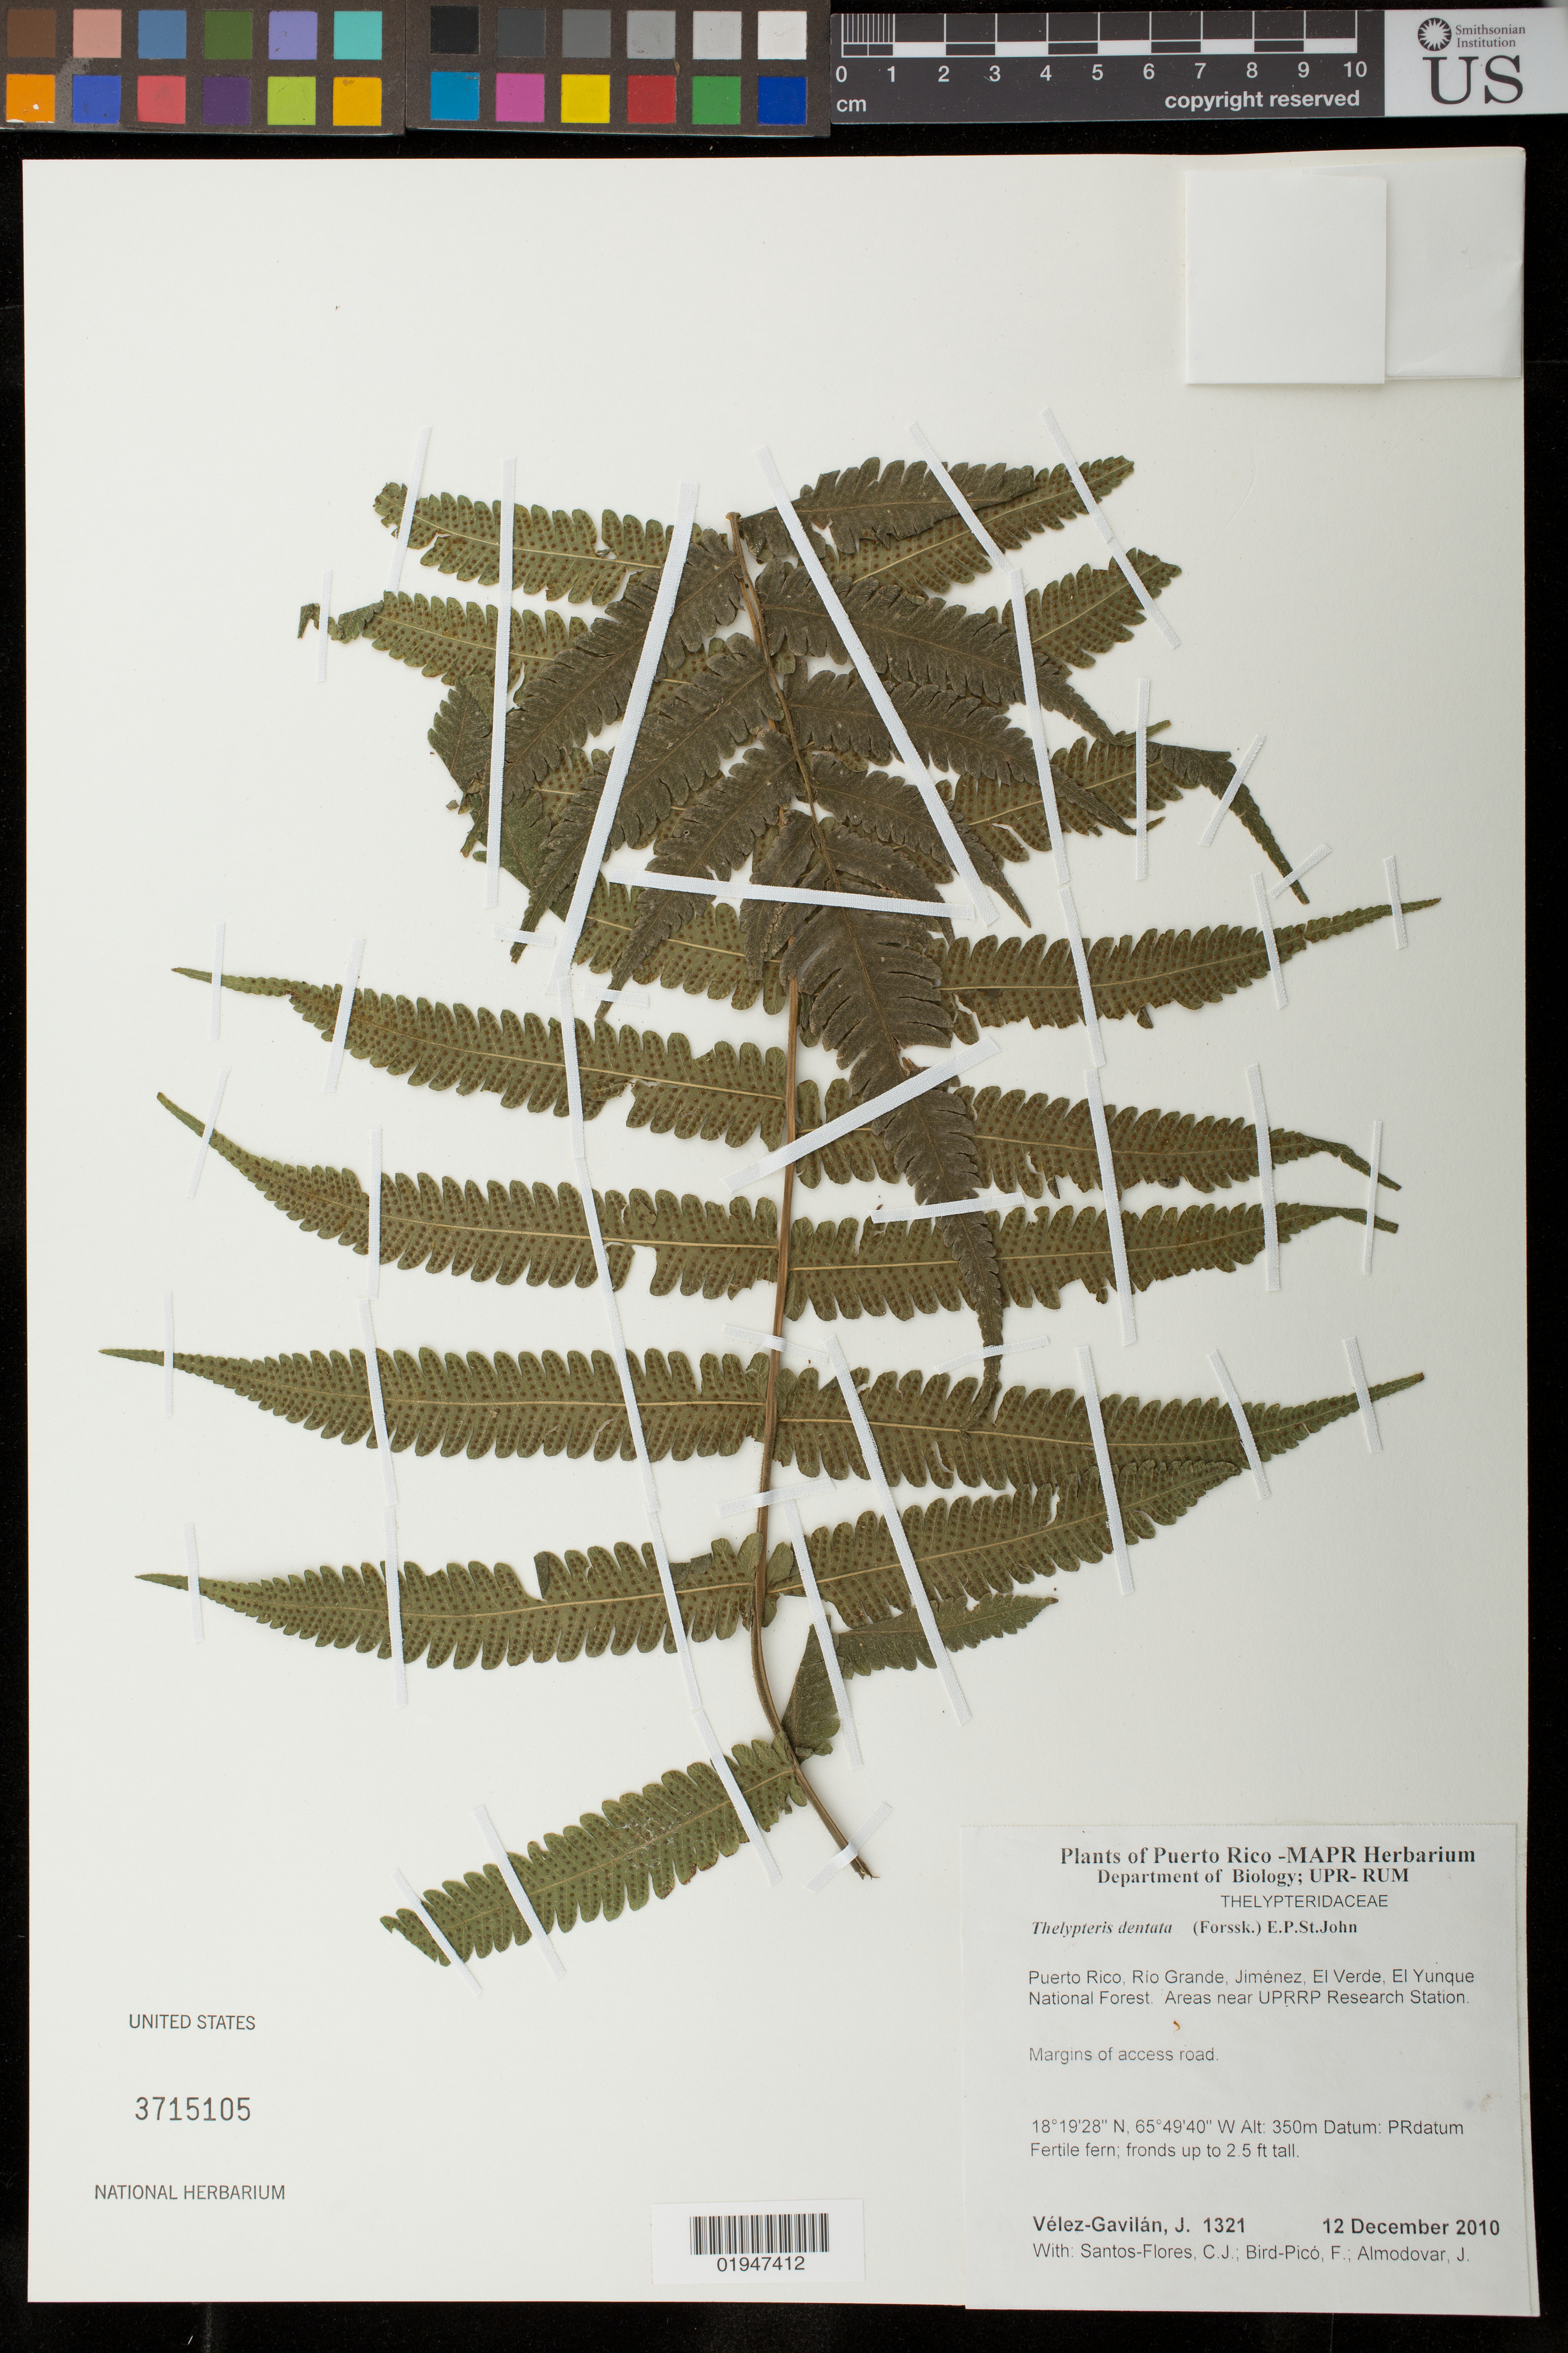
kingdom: Plantae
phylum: Tracheophyta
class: Polypodiopsida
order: Polypodiales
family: Thelypteridaceae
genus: Christella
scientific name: Christella dentata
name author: (Forssk.) Brownsey & Jermy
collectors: J. Vélez-Gavilán, C. Santos-Flores, F. Bird-Pico & J. Almodovar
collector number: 1321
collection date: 2010-12-12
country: Puerto Rico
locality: Río Grande, Jiménez, El Verde, El Yunque National Forest. Area near UPRRP Research Station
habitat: Margins of access road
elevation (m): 350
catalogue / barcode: US 3715105